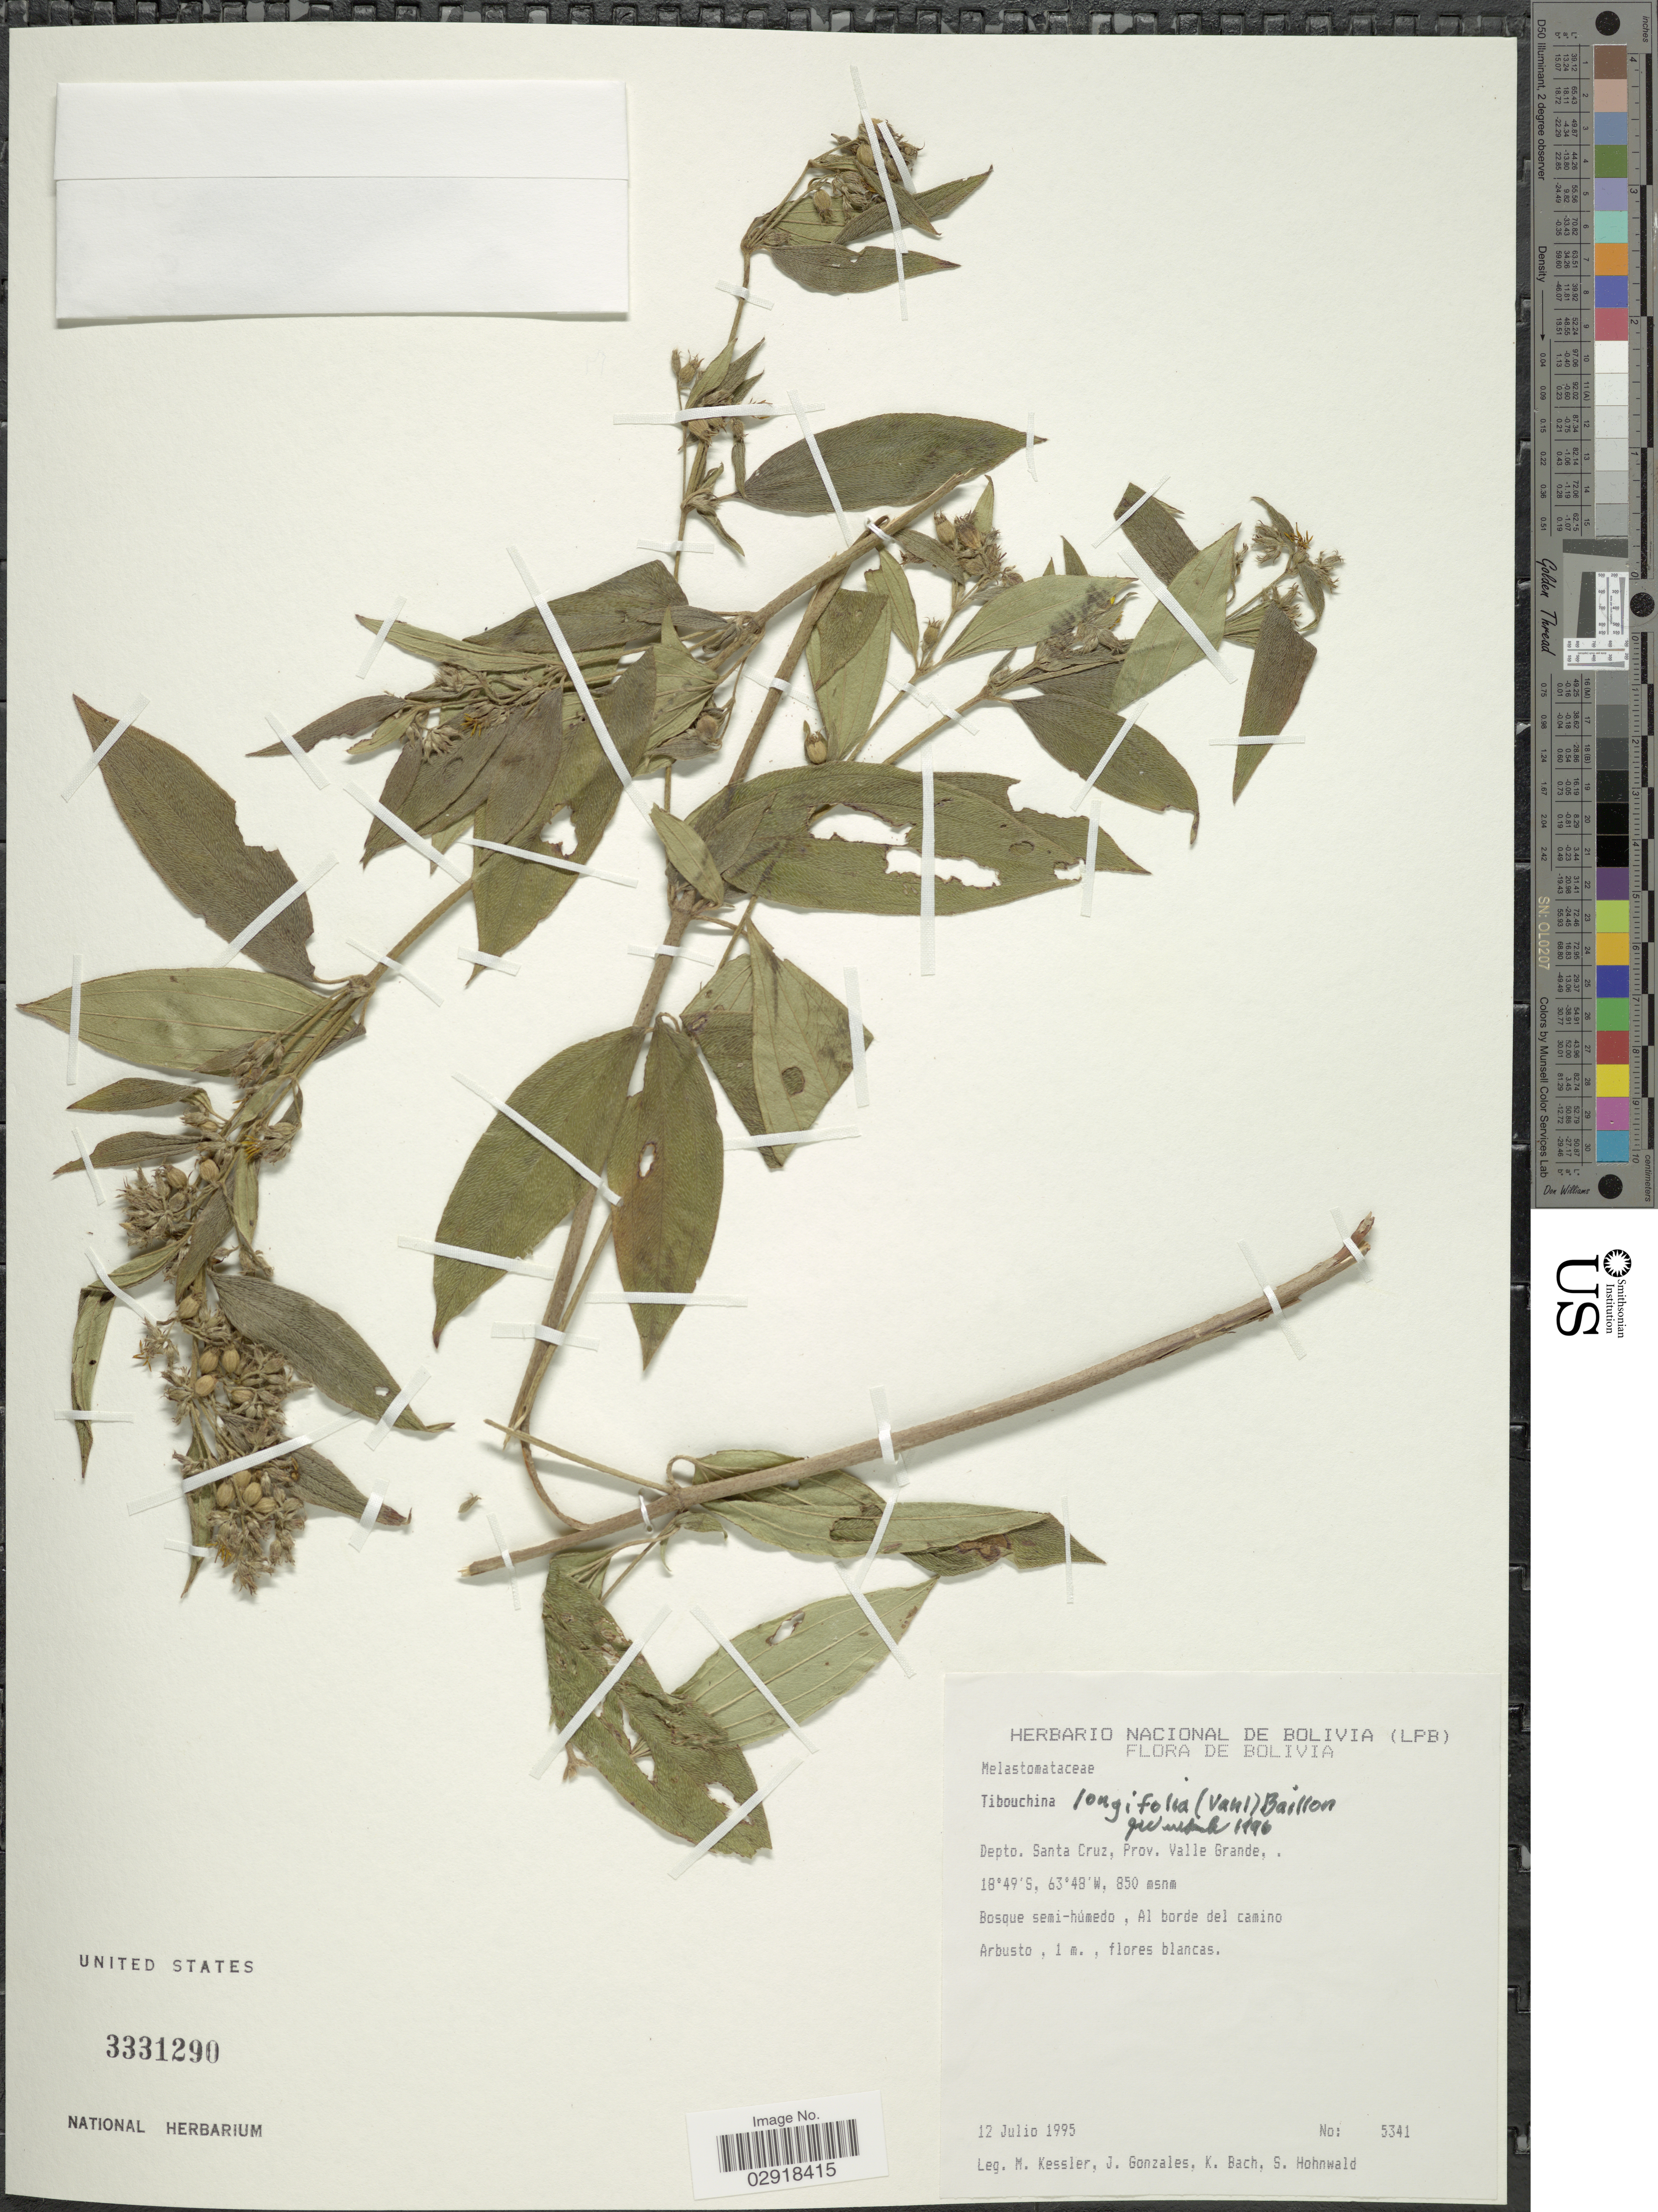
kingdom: Plantae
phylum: Tracheophyta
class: Magnoliopsida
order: Myrtales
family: Melastomataceae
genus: Chaetogastra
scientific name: Chaetogastra longifolia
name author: (Vahl) DC.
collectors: M. Kessler, J. Gonzales, K. Bach & S. Hohnwald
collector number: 5341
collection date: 1995-07-12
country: Bolivia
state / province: Santa Cruz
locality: Depto. Santa Cruz, Prov. Valle Grande.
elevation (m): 850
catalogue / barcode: US 3331290